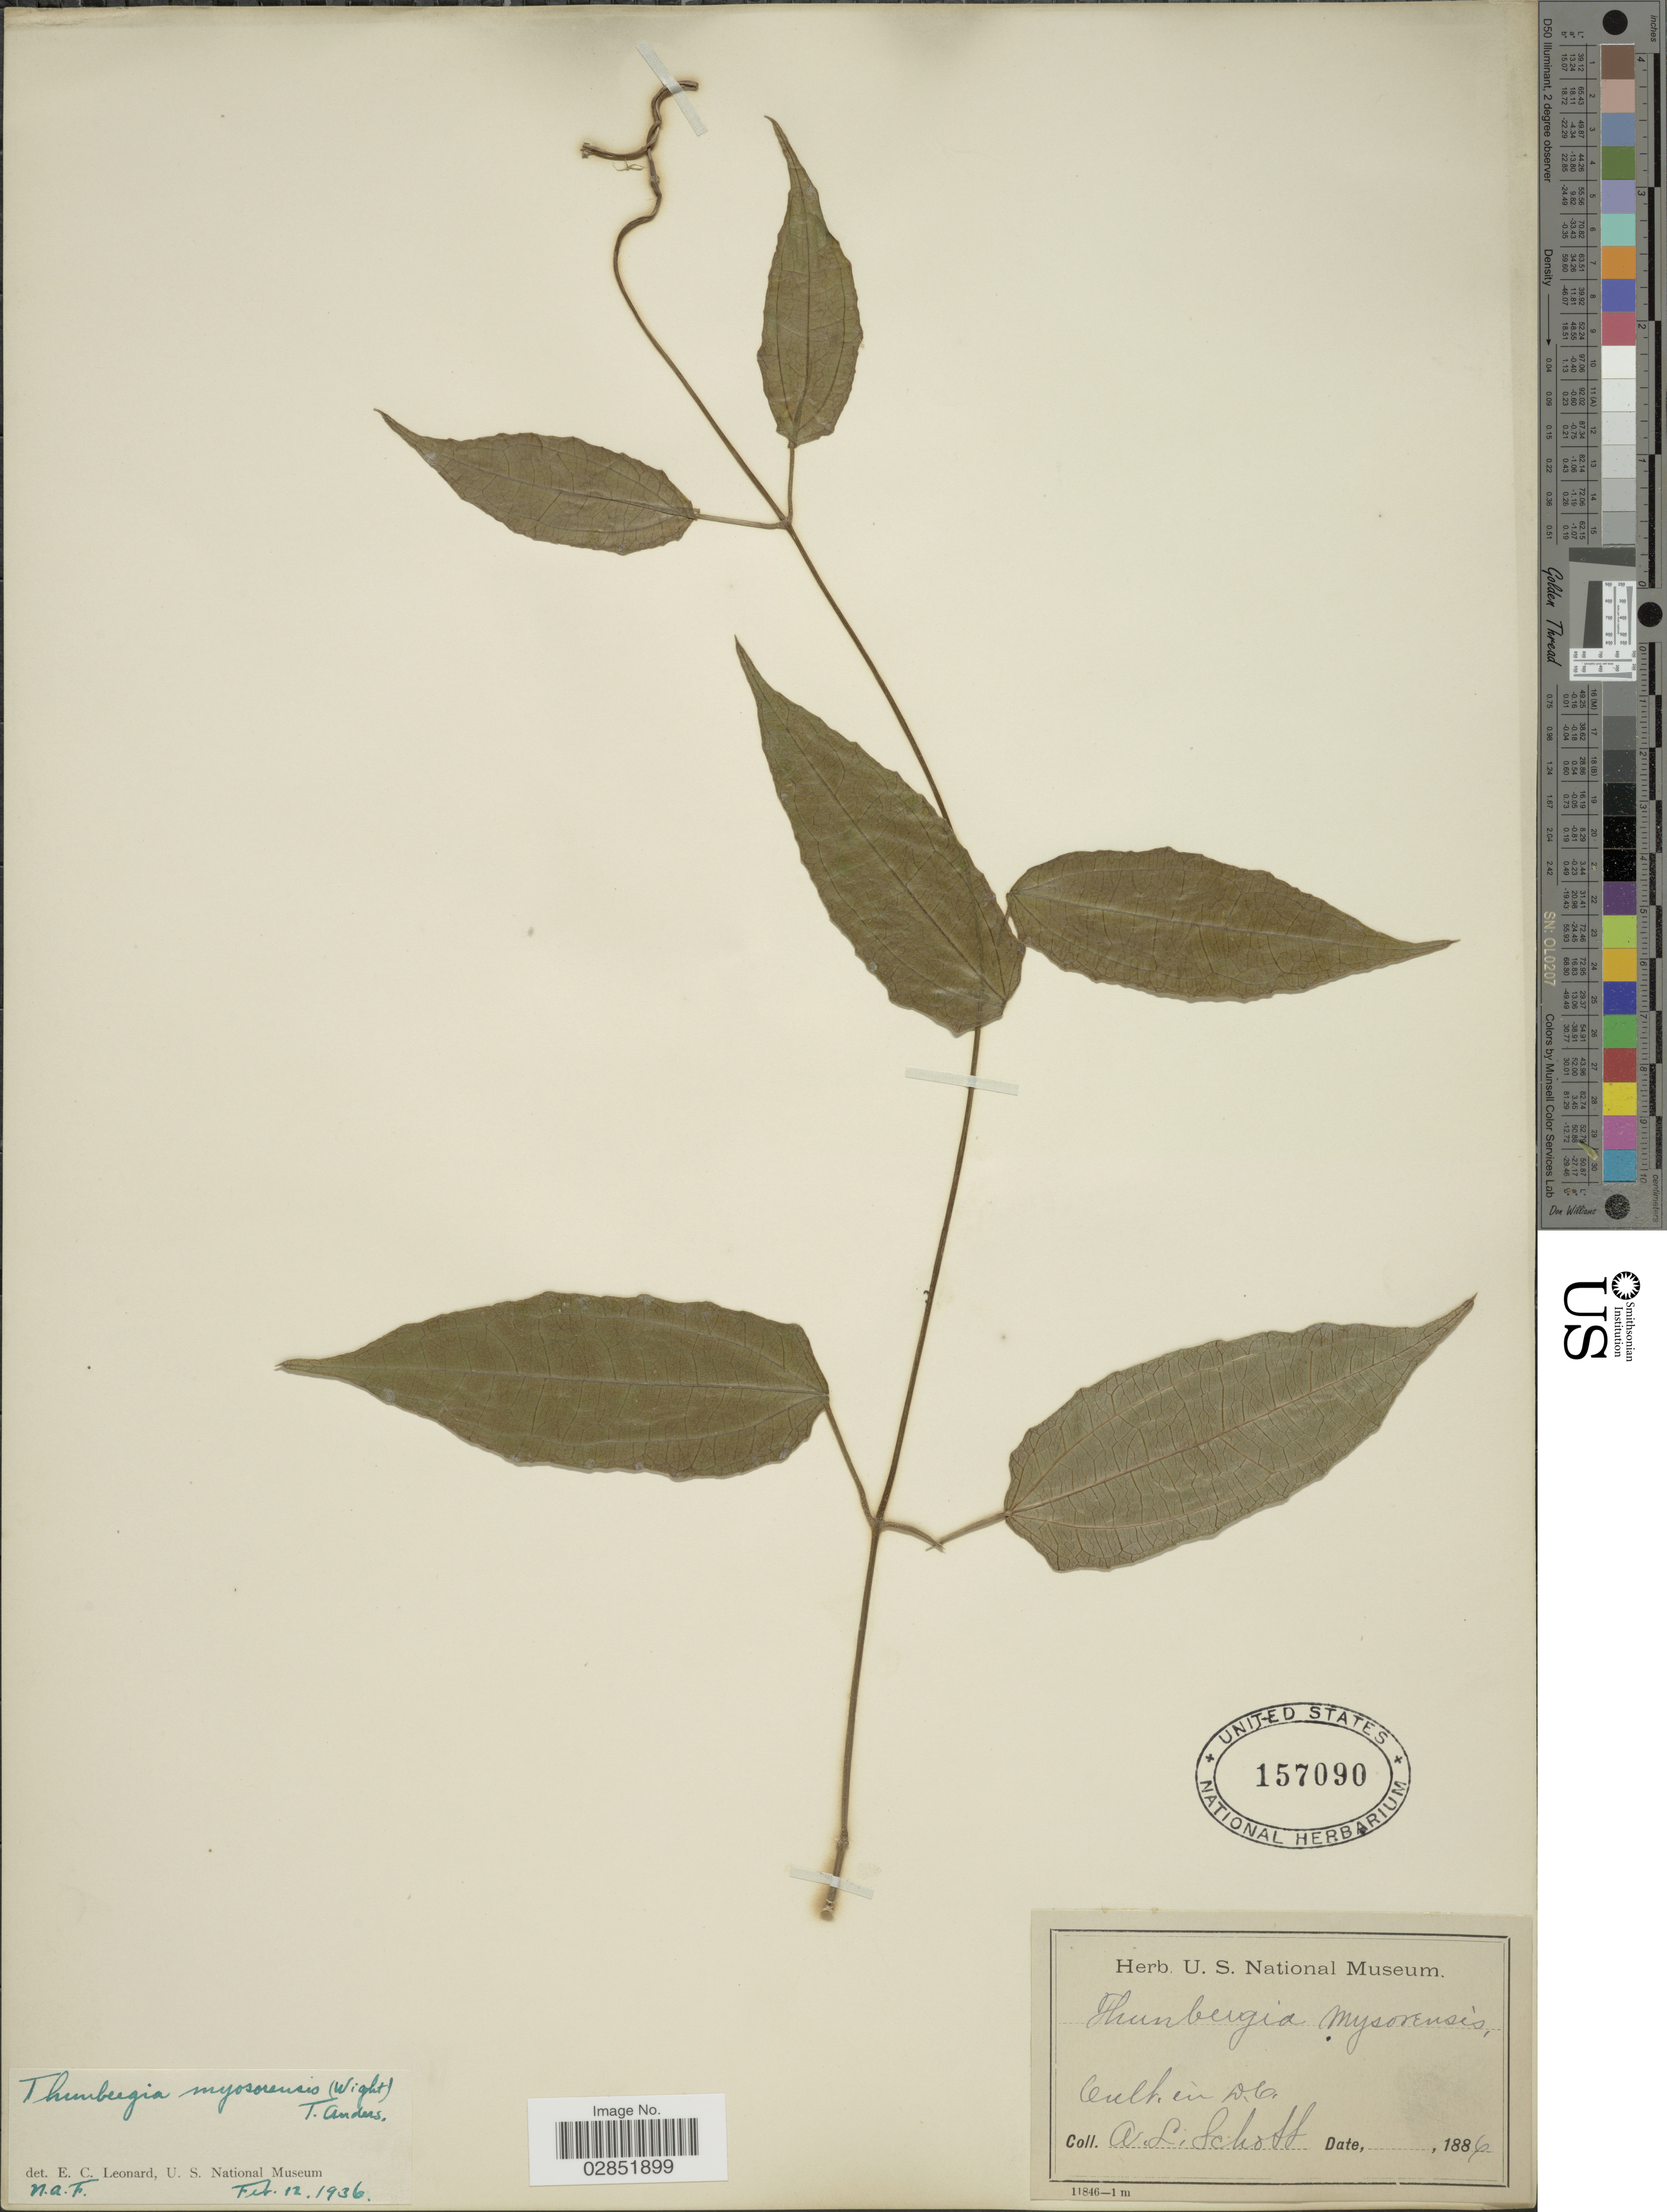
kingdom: Plantae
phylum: Tracheophyta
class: Magnoliopsida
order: Lamiales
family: Acanthaceae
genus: Thunbergia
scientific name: Thunbergia mysorensis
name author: (Wight) T. Anderson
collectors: A. L. Schott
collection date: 1886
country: United States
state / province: District of Columbia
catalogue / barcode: US 157090